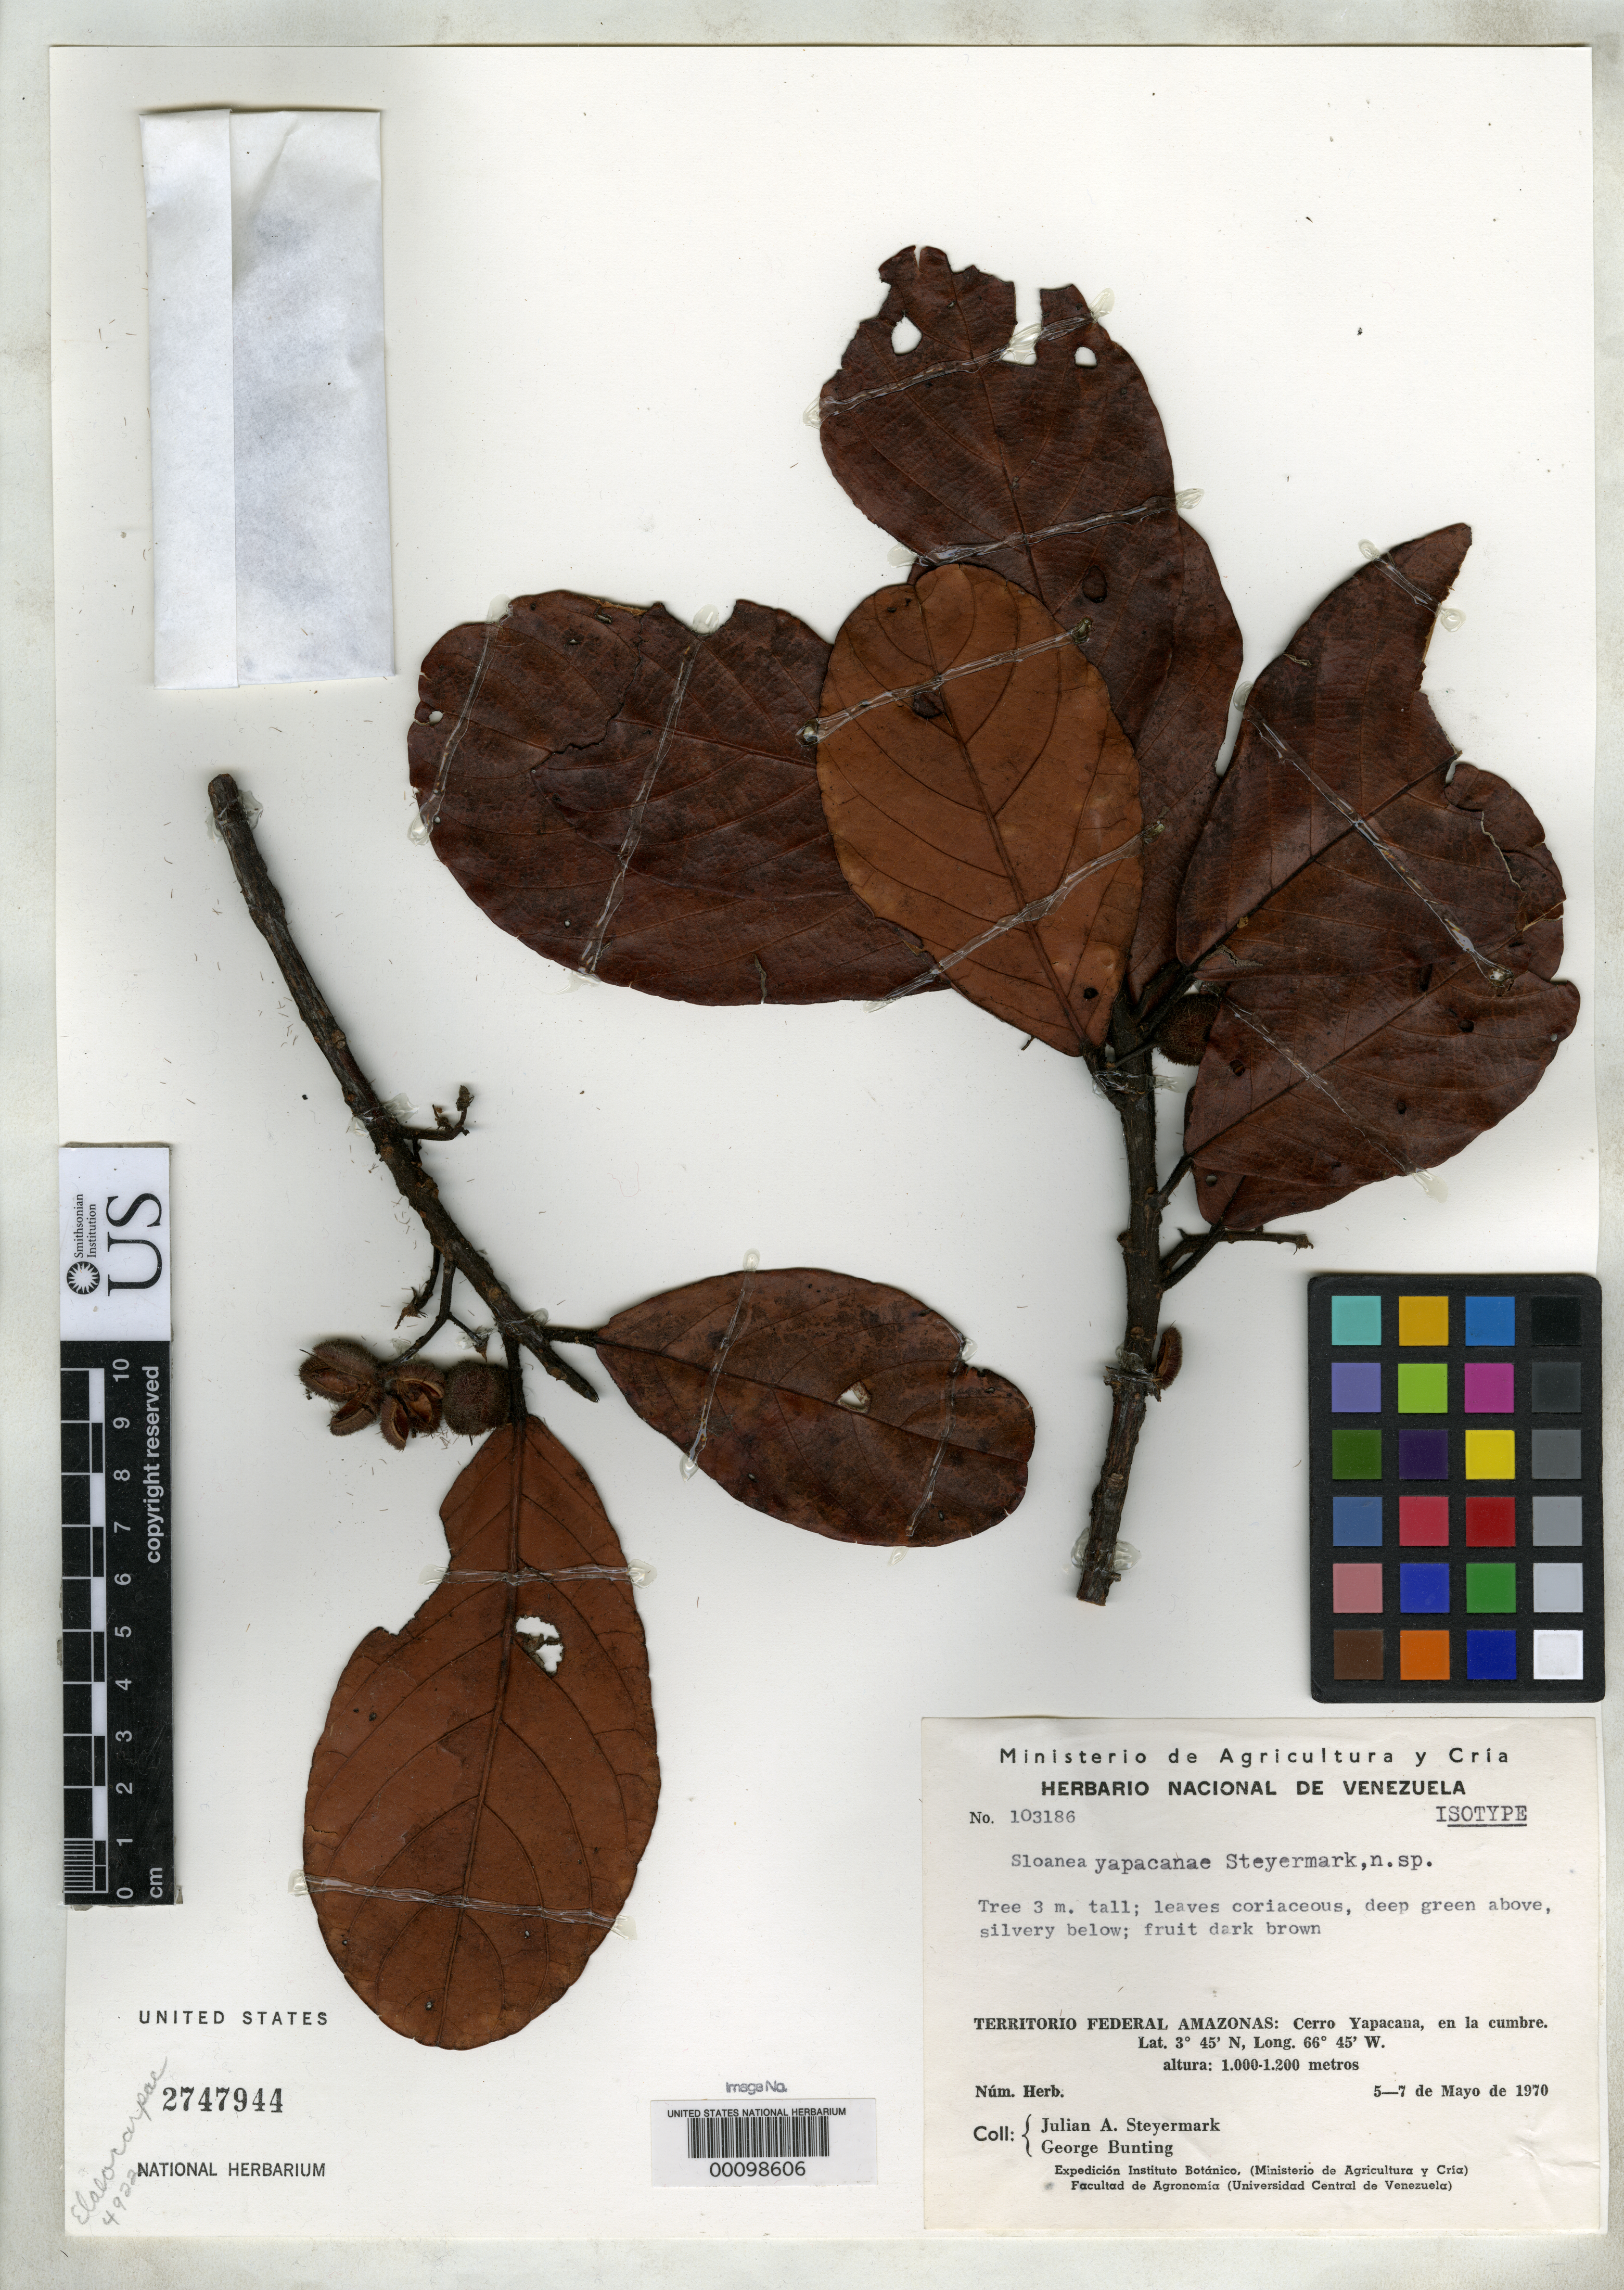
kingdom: Plantae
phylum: Tracheophyta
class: Magnoliopsida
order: Oxalidales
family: Elaeocarpaceae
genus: Sloanea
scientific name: Sloanea yapacanae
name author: Steyerm.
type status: Isotype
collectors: J. Steyermark & G. S. Bunting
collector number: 103186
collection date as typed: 05 May 1970 to 07 May 1970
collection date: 1970-05-05/1970-05-07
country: Venezuela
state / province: Amazonas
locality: Cerro Yapacana.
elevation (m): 1000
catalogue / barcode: US 2747944